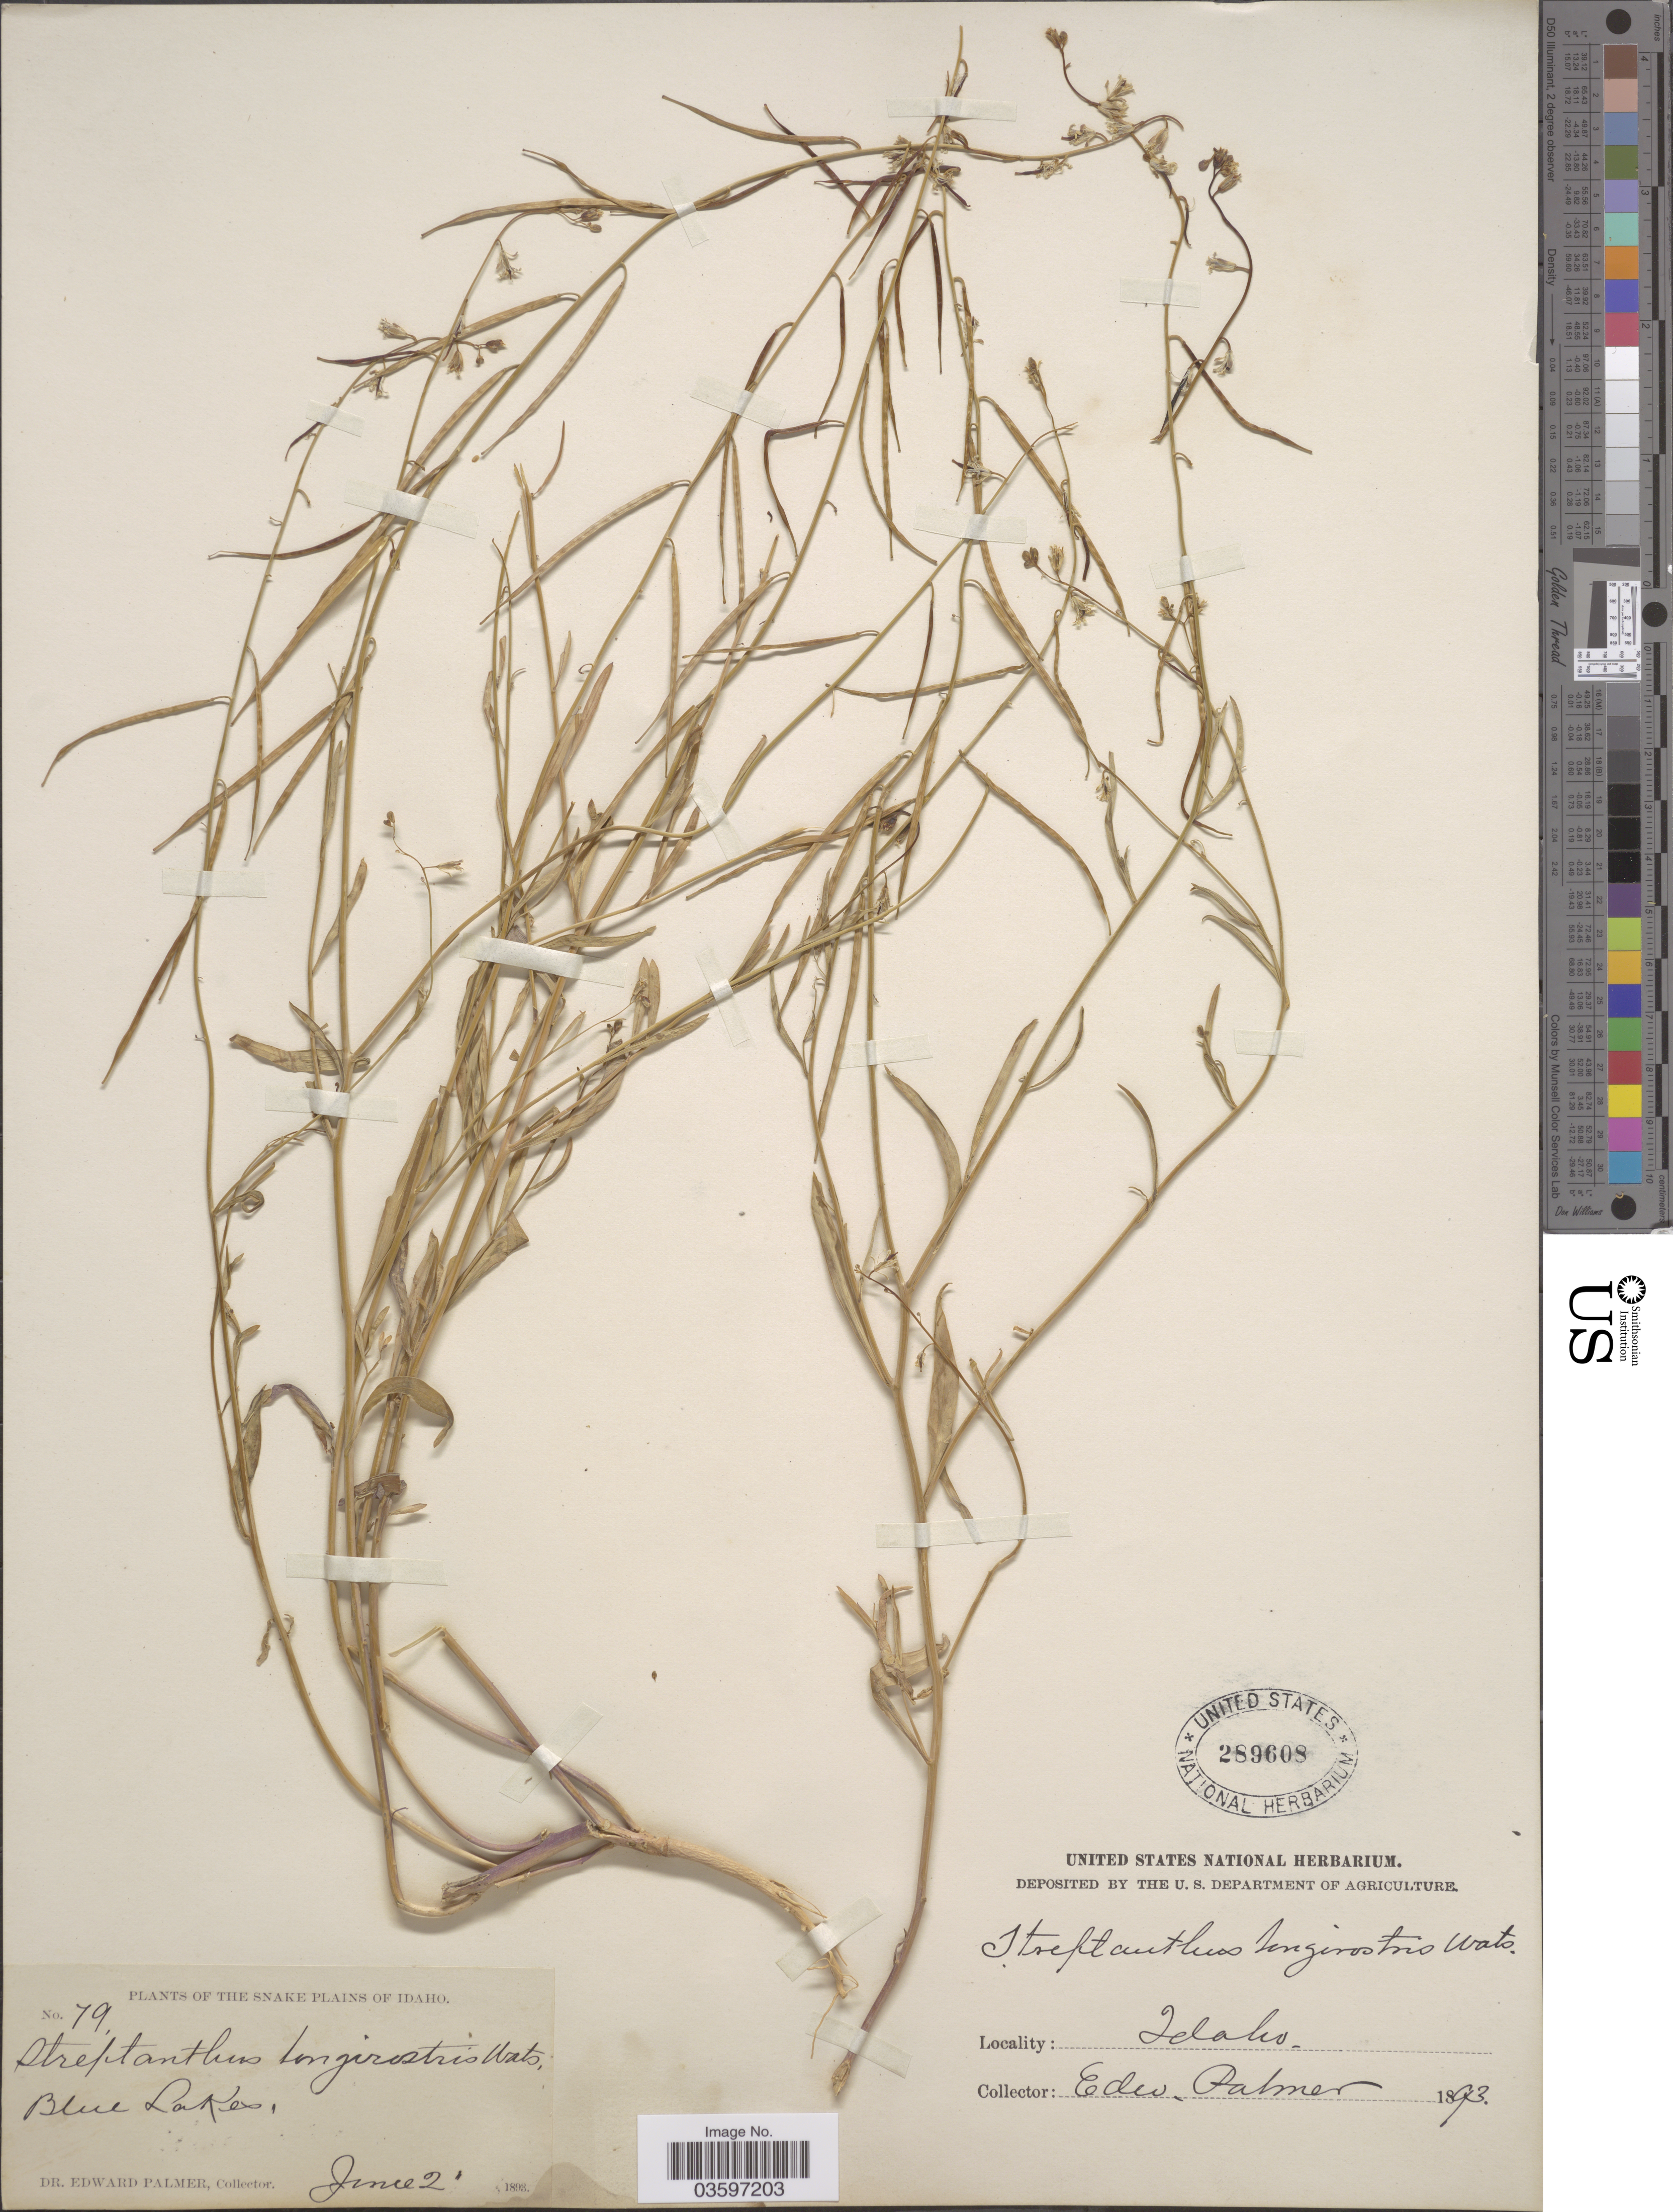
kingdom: Plantae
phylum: Tracheophyta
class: Magnoliopsida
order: Brassicales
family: Brassicaceae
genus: Streptanthella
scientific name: Streptanthella longirostris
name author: (S. Watson) Rydb.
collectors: E. Palmer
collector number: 79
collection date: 1893-06-02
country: United States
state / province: Idaho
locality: The Snake Plains of Idaho. Blue Lakes.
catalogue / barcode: US 289608